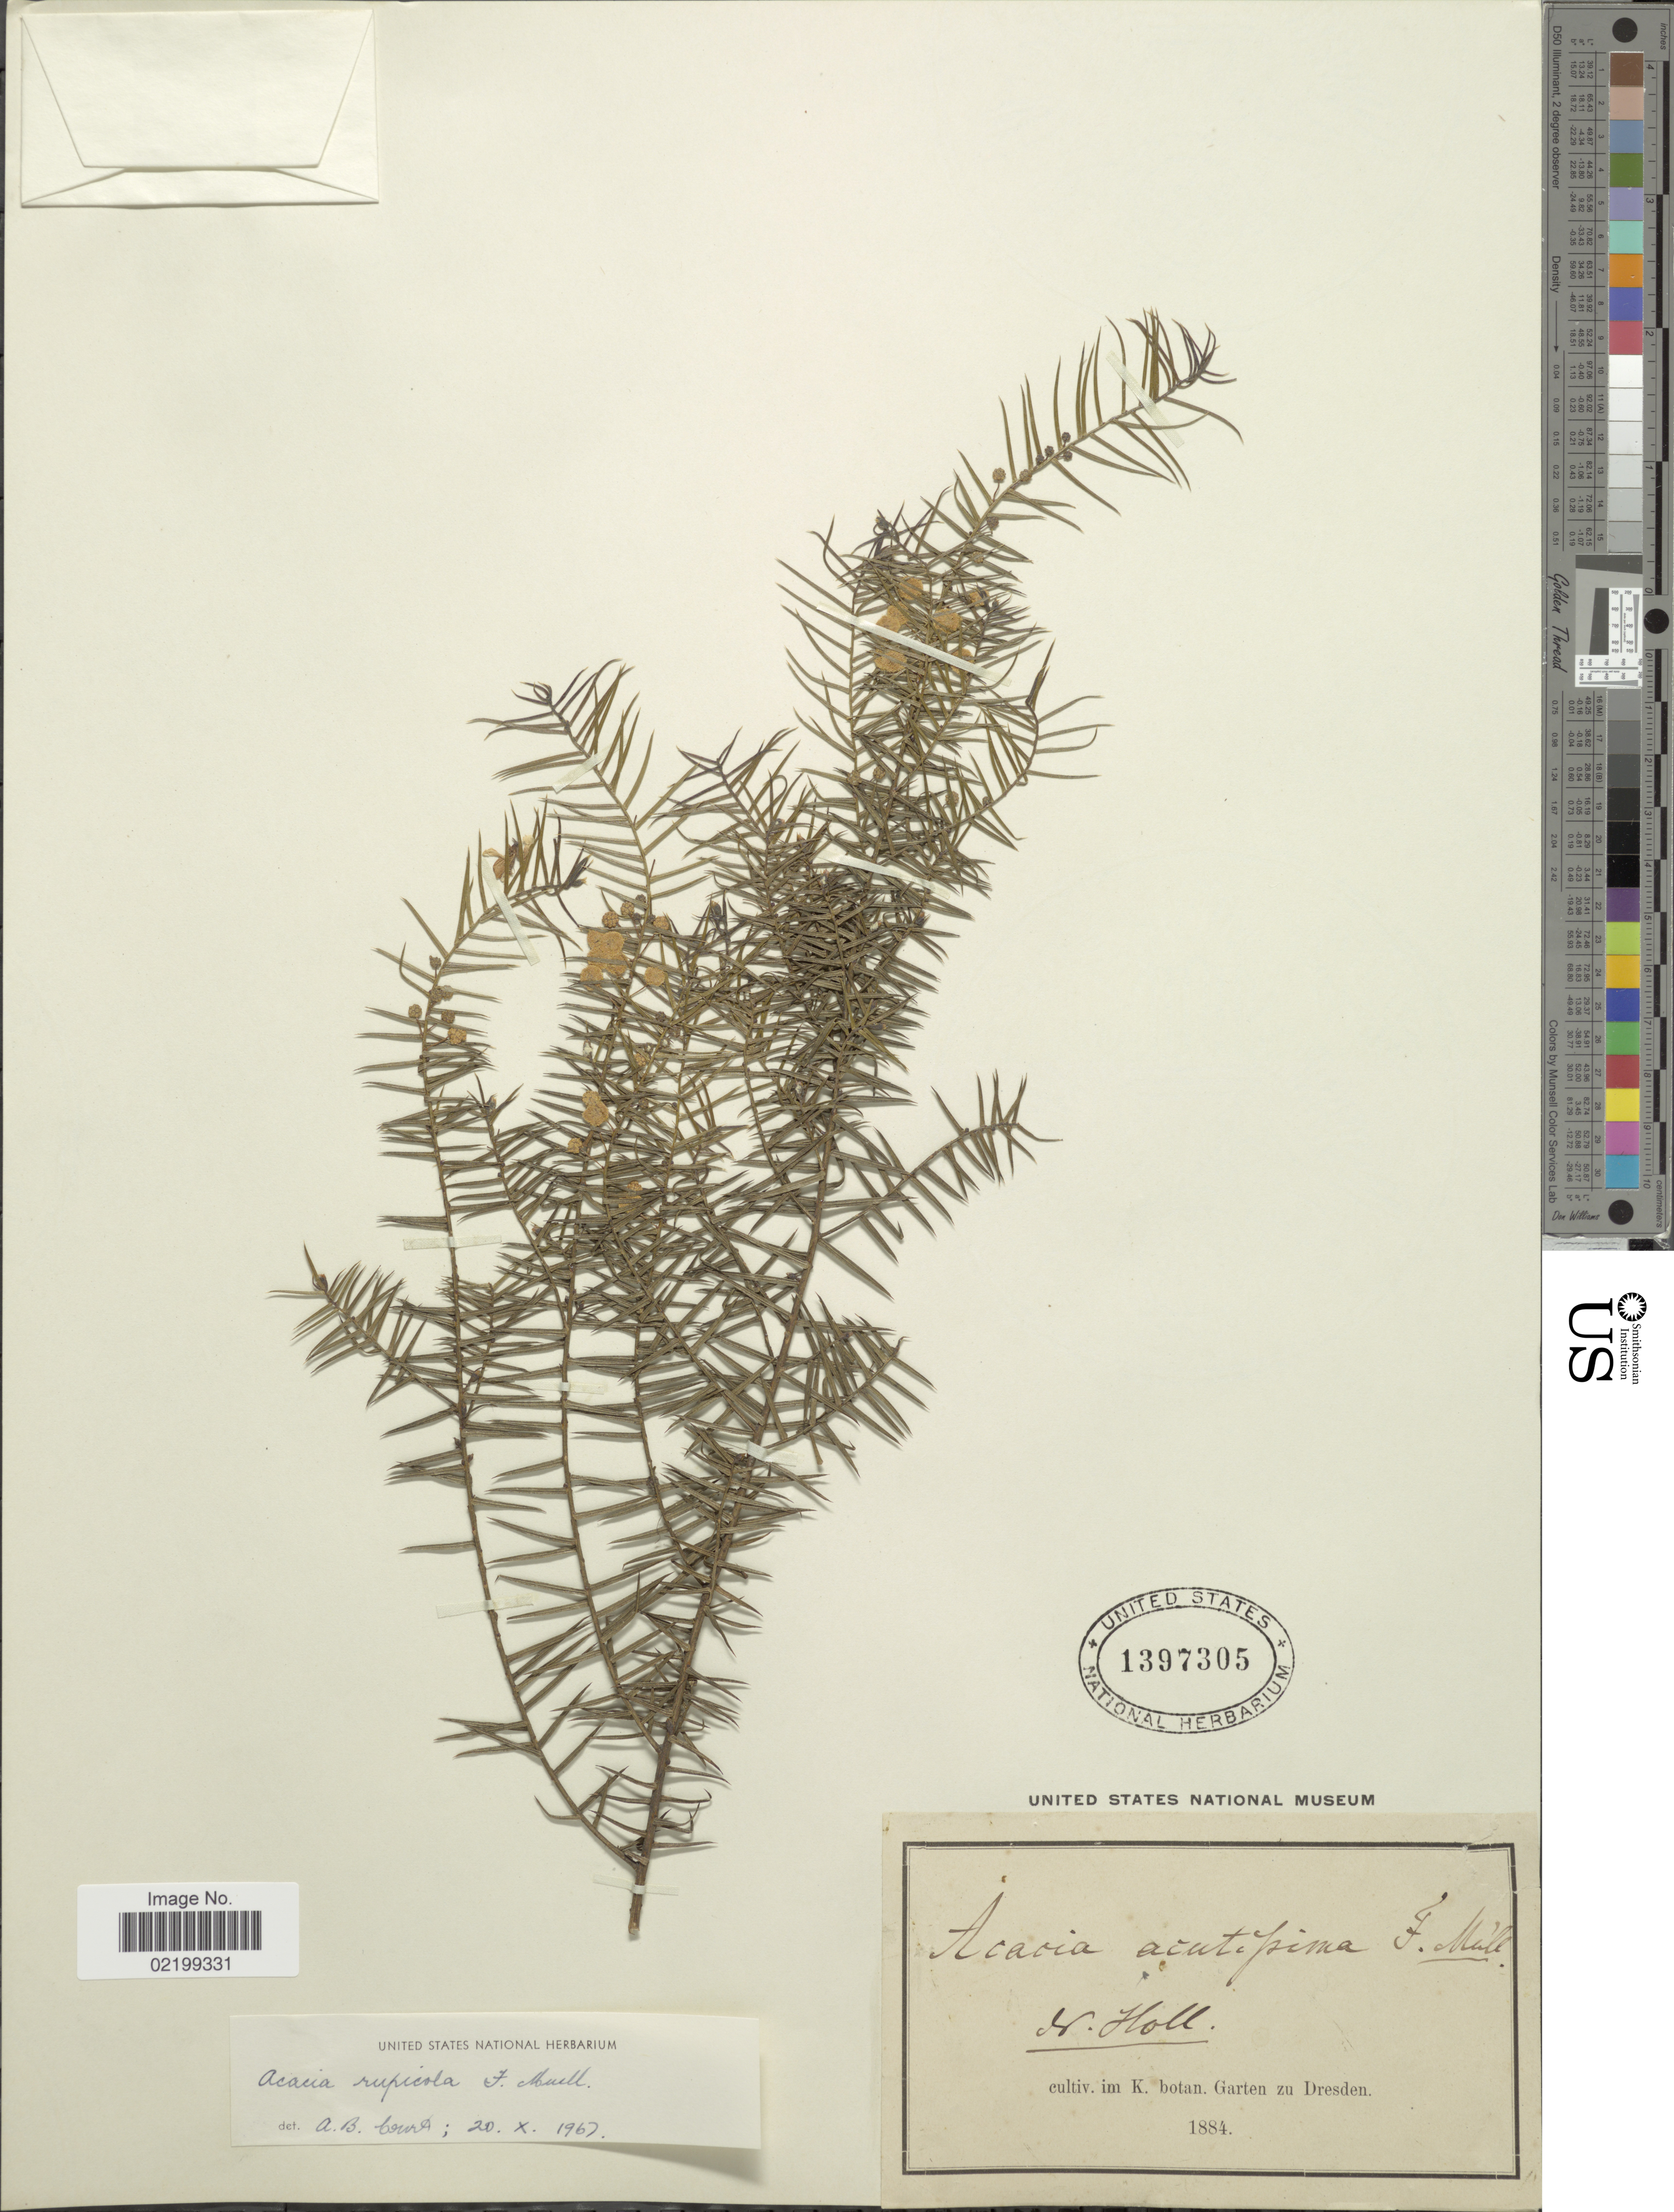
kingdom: Plantae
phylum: Tracheophyta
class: Magnoliopsida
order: Fabales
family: Fabaceae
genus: Acacia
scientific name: Acacia rupicola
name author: Benth.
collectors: H. Holl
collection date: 1884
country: Germany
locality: Im K. botan. Garten zu Dresden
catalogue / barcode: US 1397305